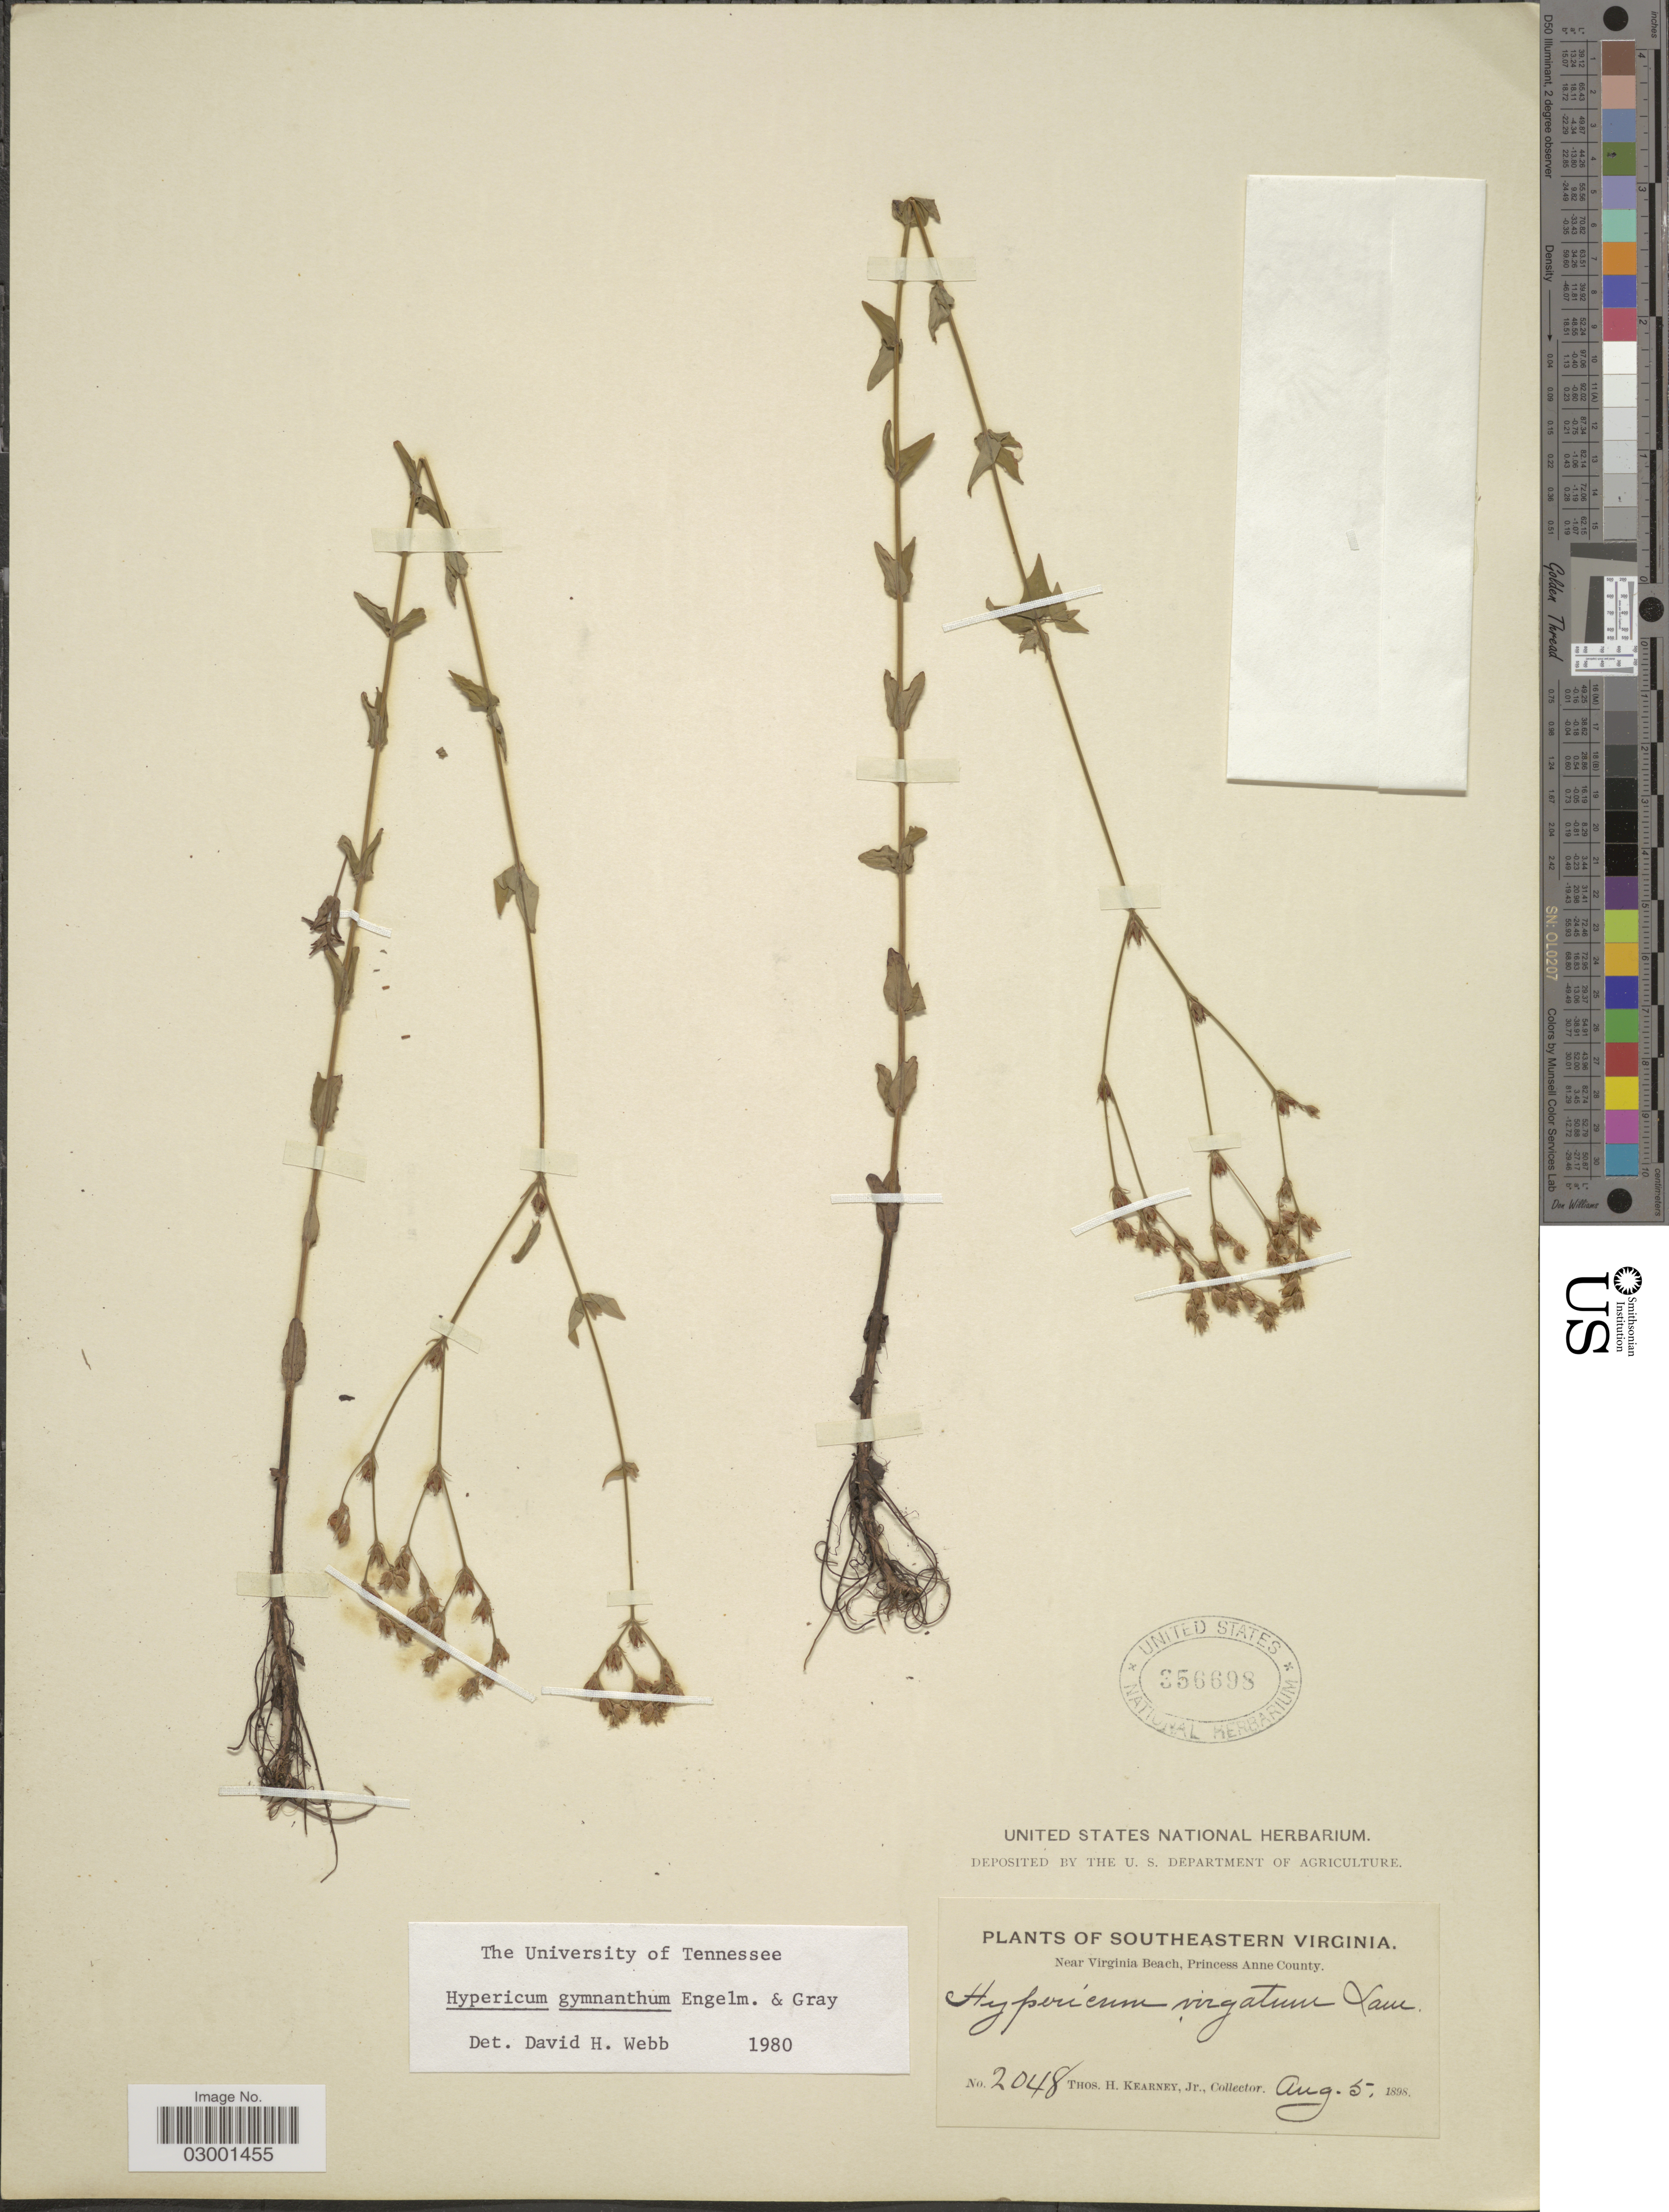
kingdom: Plantae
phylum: Tracheophyta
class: Magnoliopsida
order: Malpighiales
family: Hypericaceae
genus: Hypericum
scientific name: Hypericum gymnanthum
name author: Engelm. & A. Gray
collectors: T. H. Kearney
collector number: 2048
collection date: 1898-08-05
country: United States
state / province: Virginia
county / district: City of Virginia Beach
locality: Southeastern Virginia, near Virginia Beach, Princess Anne (=historic county name) County.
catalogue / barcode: US 356698